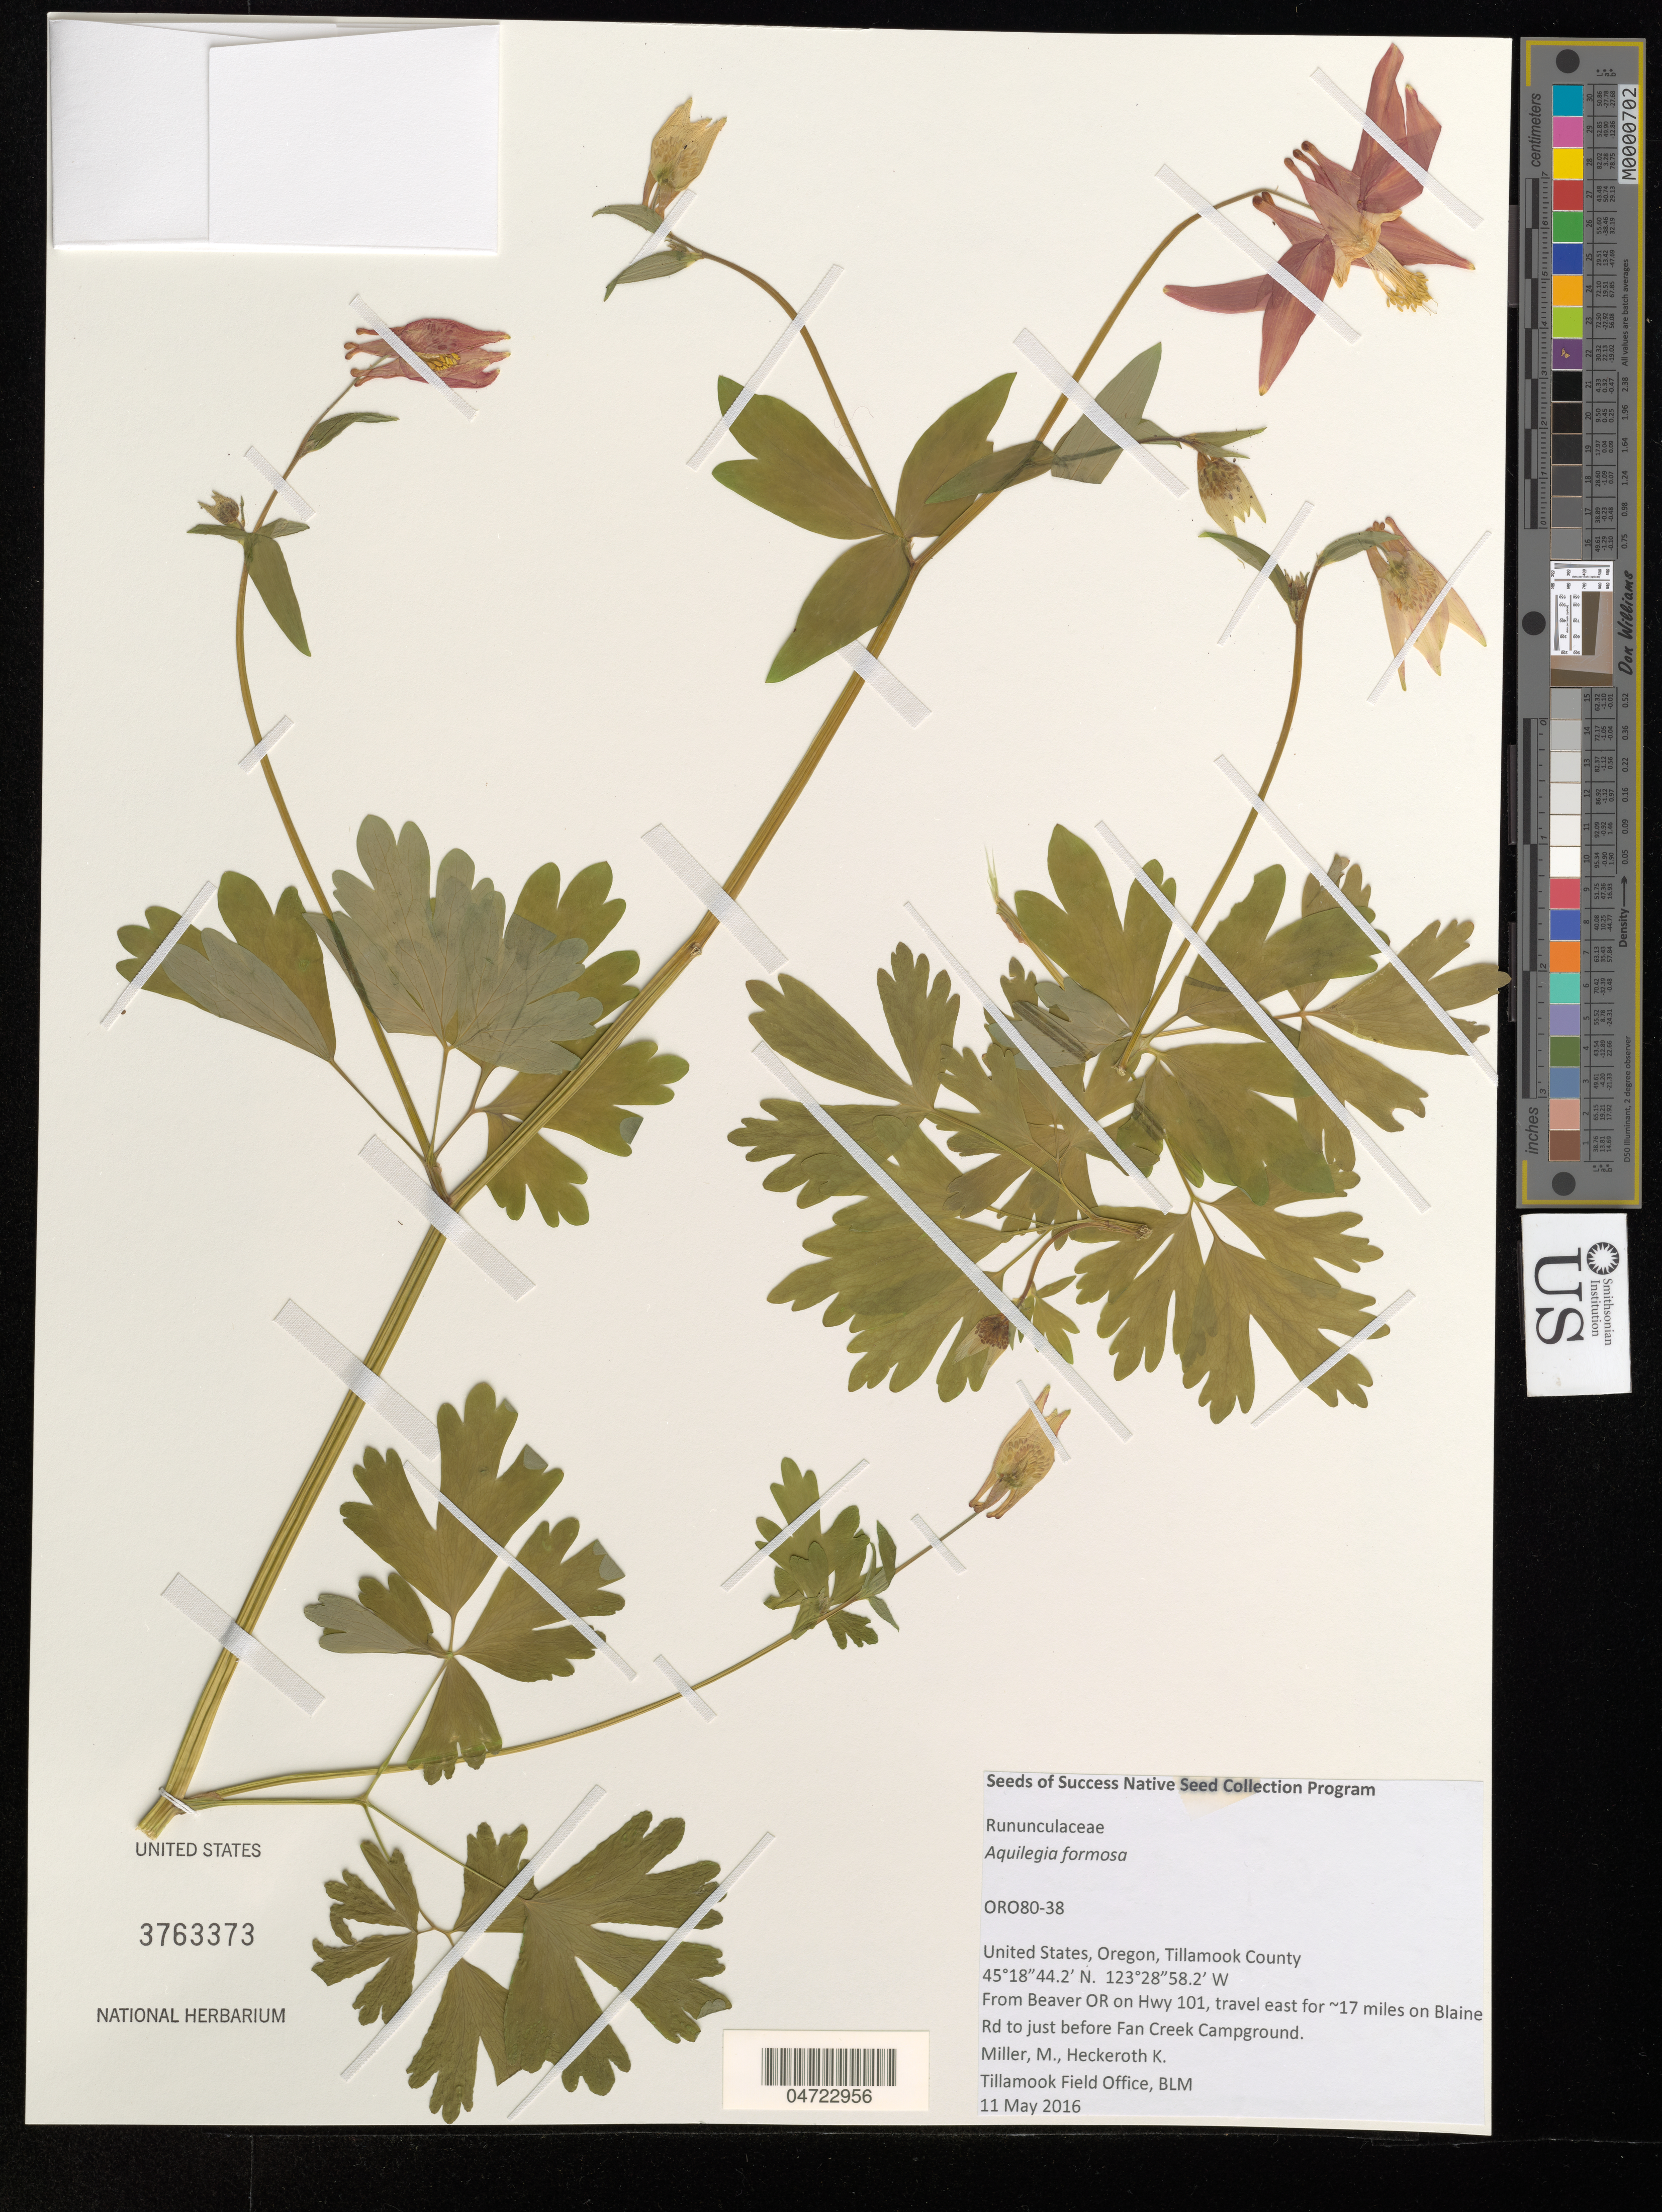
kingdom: Plantae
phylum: Tracheophyta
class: Magnoliopsida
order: Ranunculales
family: Ranunculaceae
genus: Aquilegia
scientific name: Aquilegia formosa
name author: Fisch. ex DC.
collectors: M. Miller & K. Heckeroth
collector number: ORO80-38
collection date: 2016-05-11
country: United States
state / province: Oregon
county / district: Tillamook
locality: Tillamook County. From Beaver OR on Hwy 101, travel east for ~17 miles on Blaine Rd to just before Fan Creek Campground.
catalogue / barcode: US 3763373